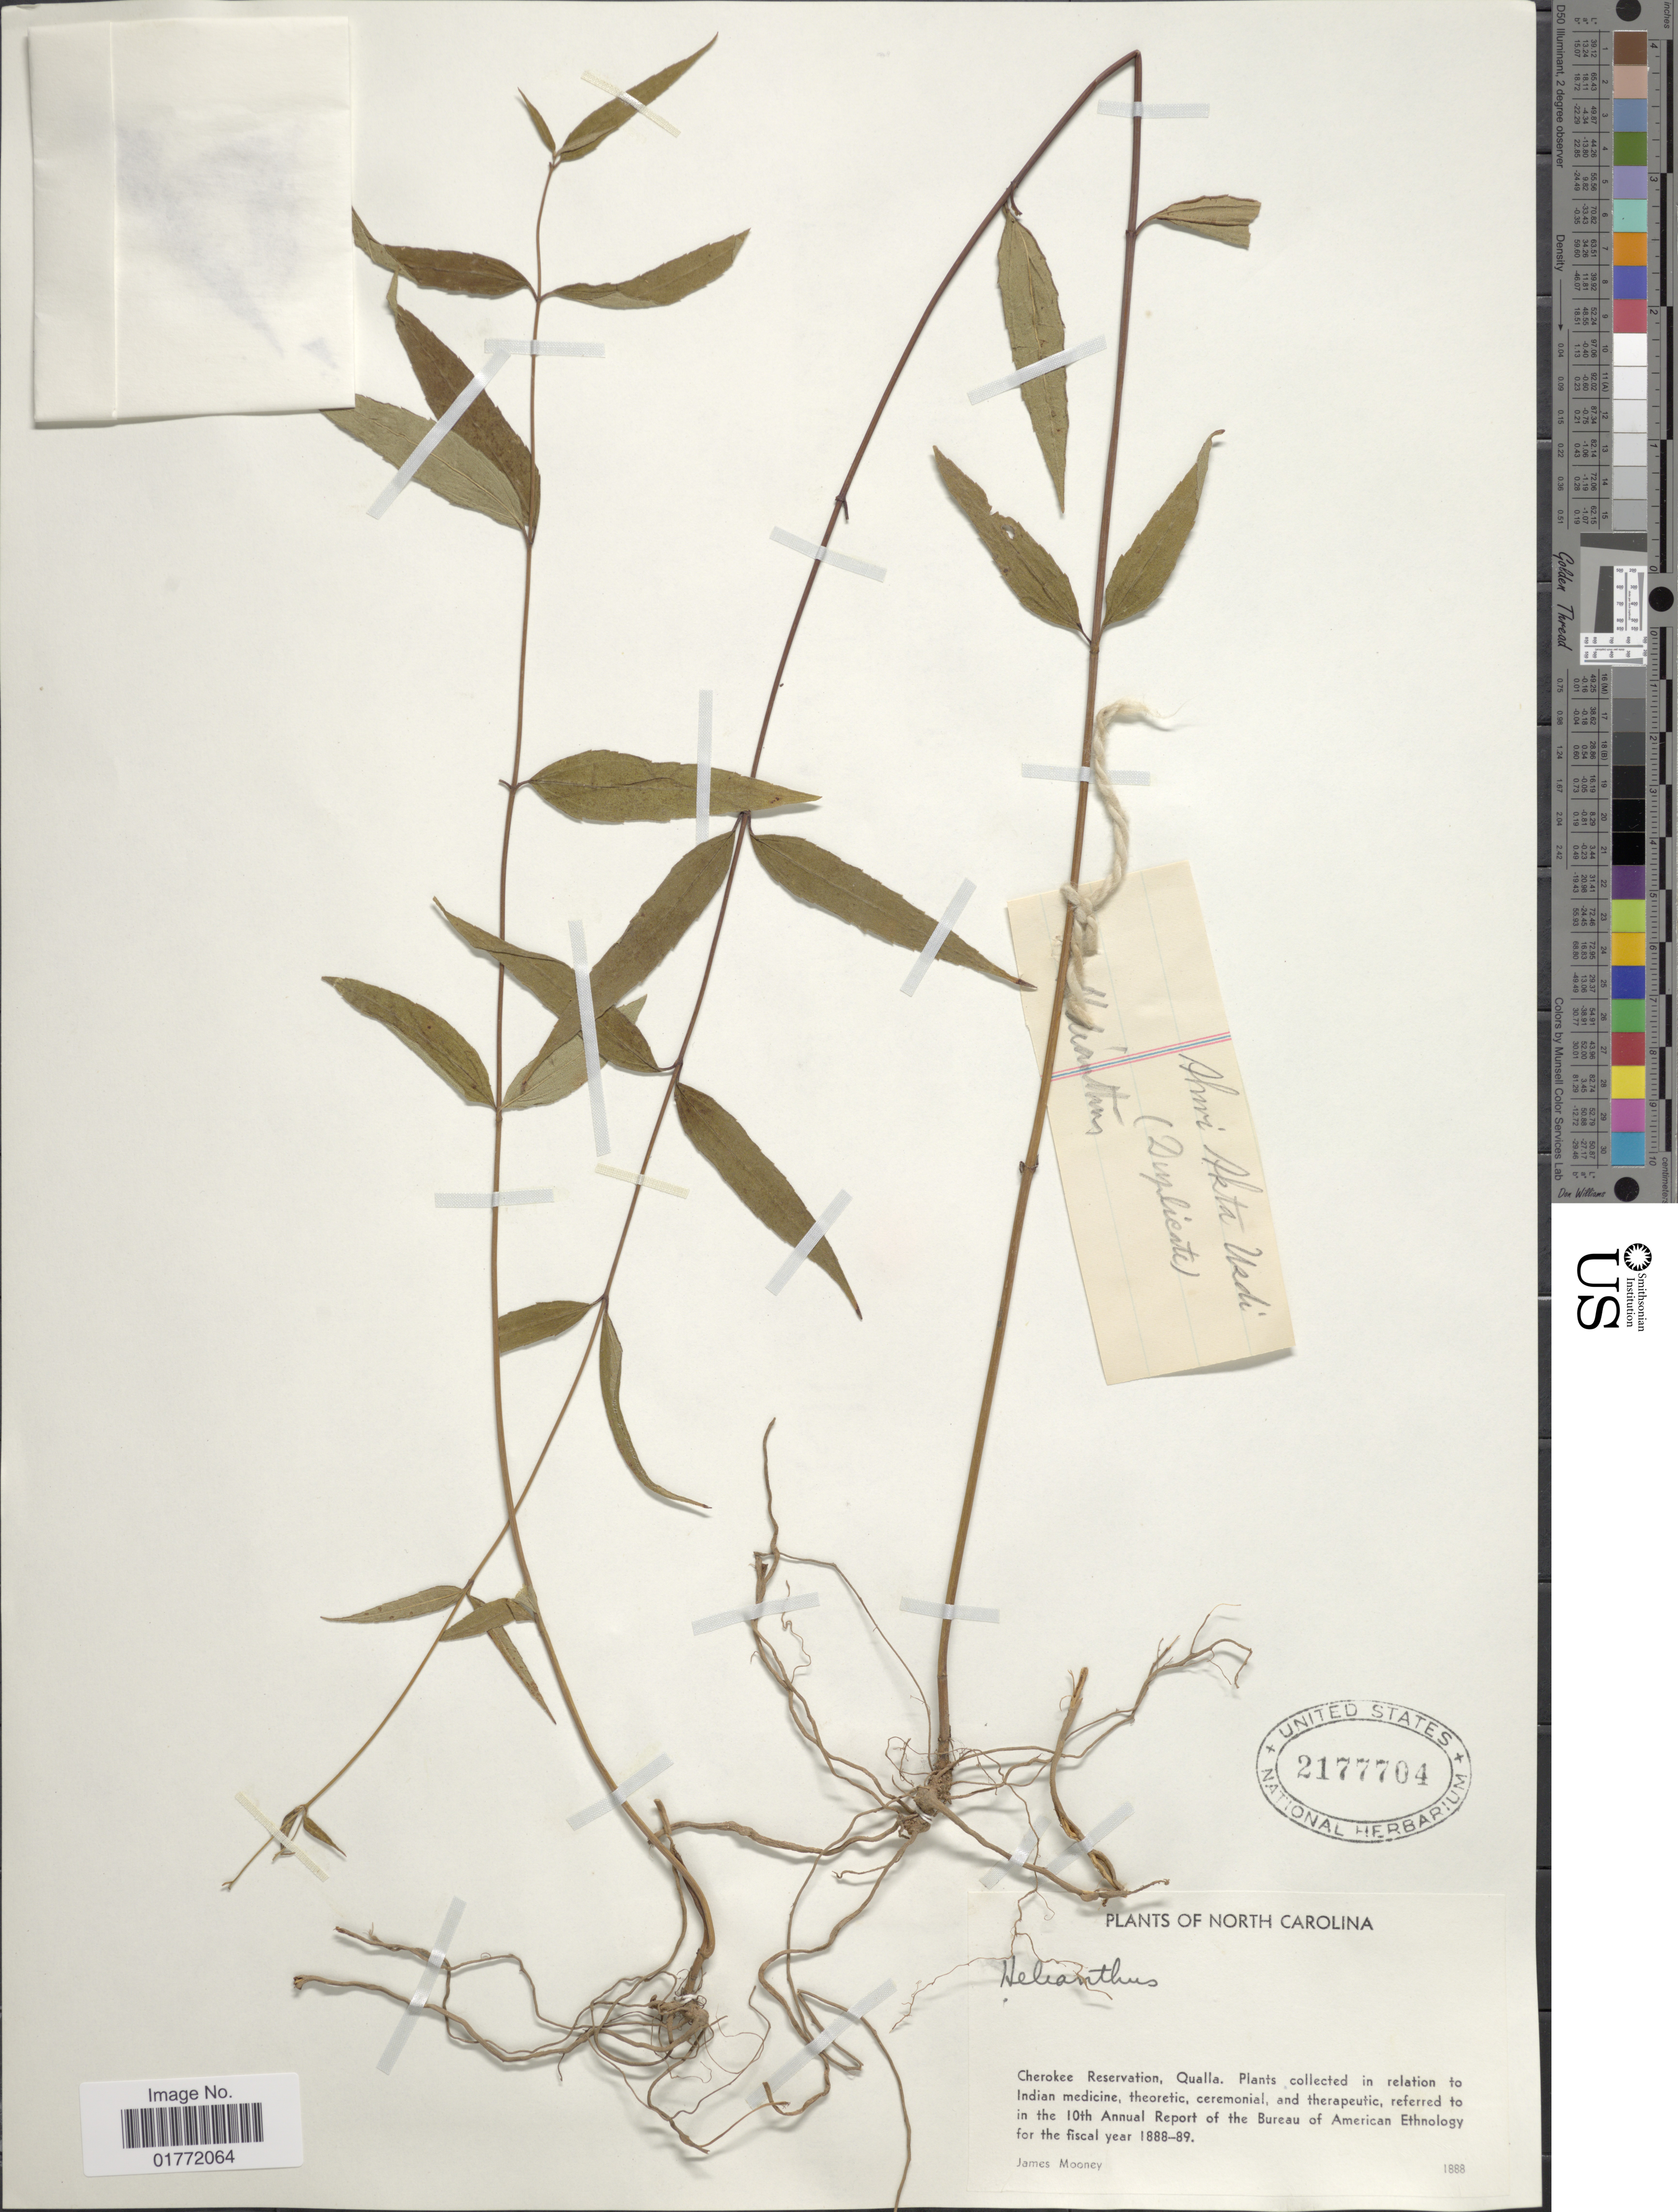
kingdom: Plantae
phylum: Tracheophyta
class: Magnoliopsida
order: Asterales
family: Asteraceae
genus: Helianthus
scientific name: Helianthus sp.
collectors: J. Mooney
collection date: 1888/1889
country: United States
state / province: North Carolina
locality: Cherokee Reservation, Qualla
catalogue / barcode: US 2177704